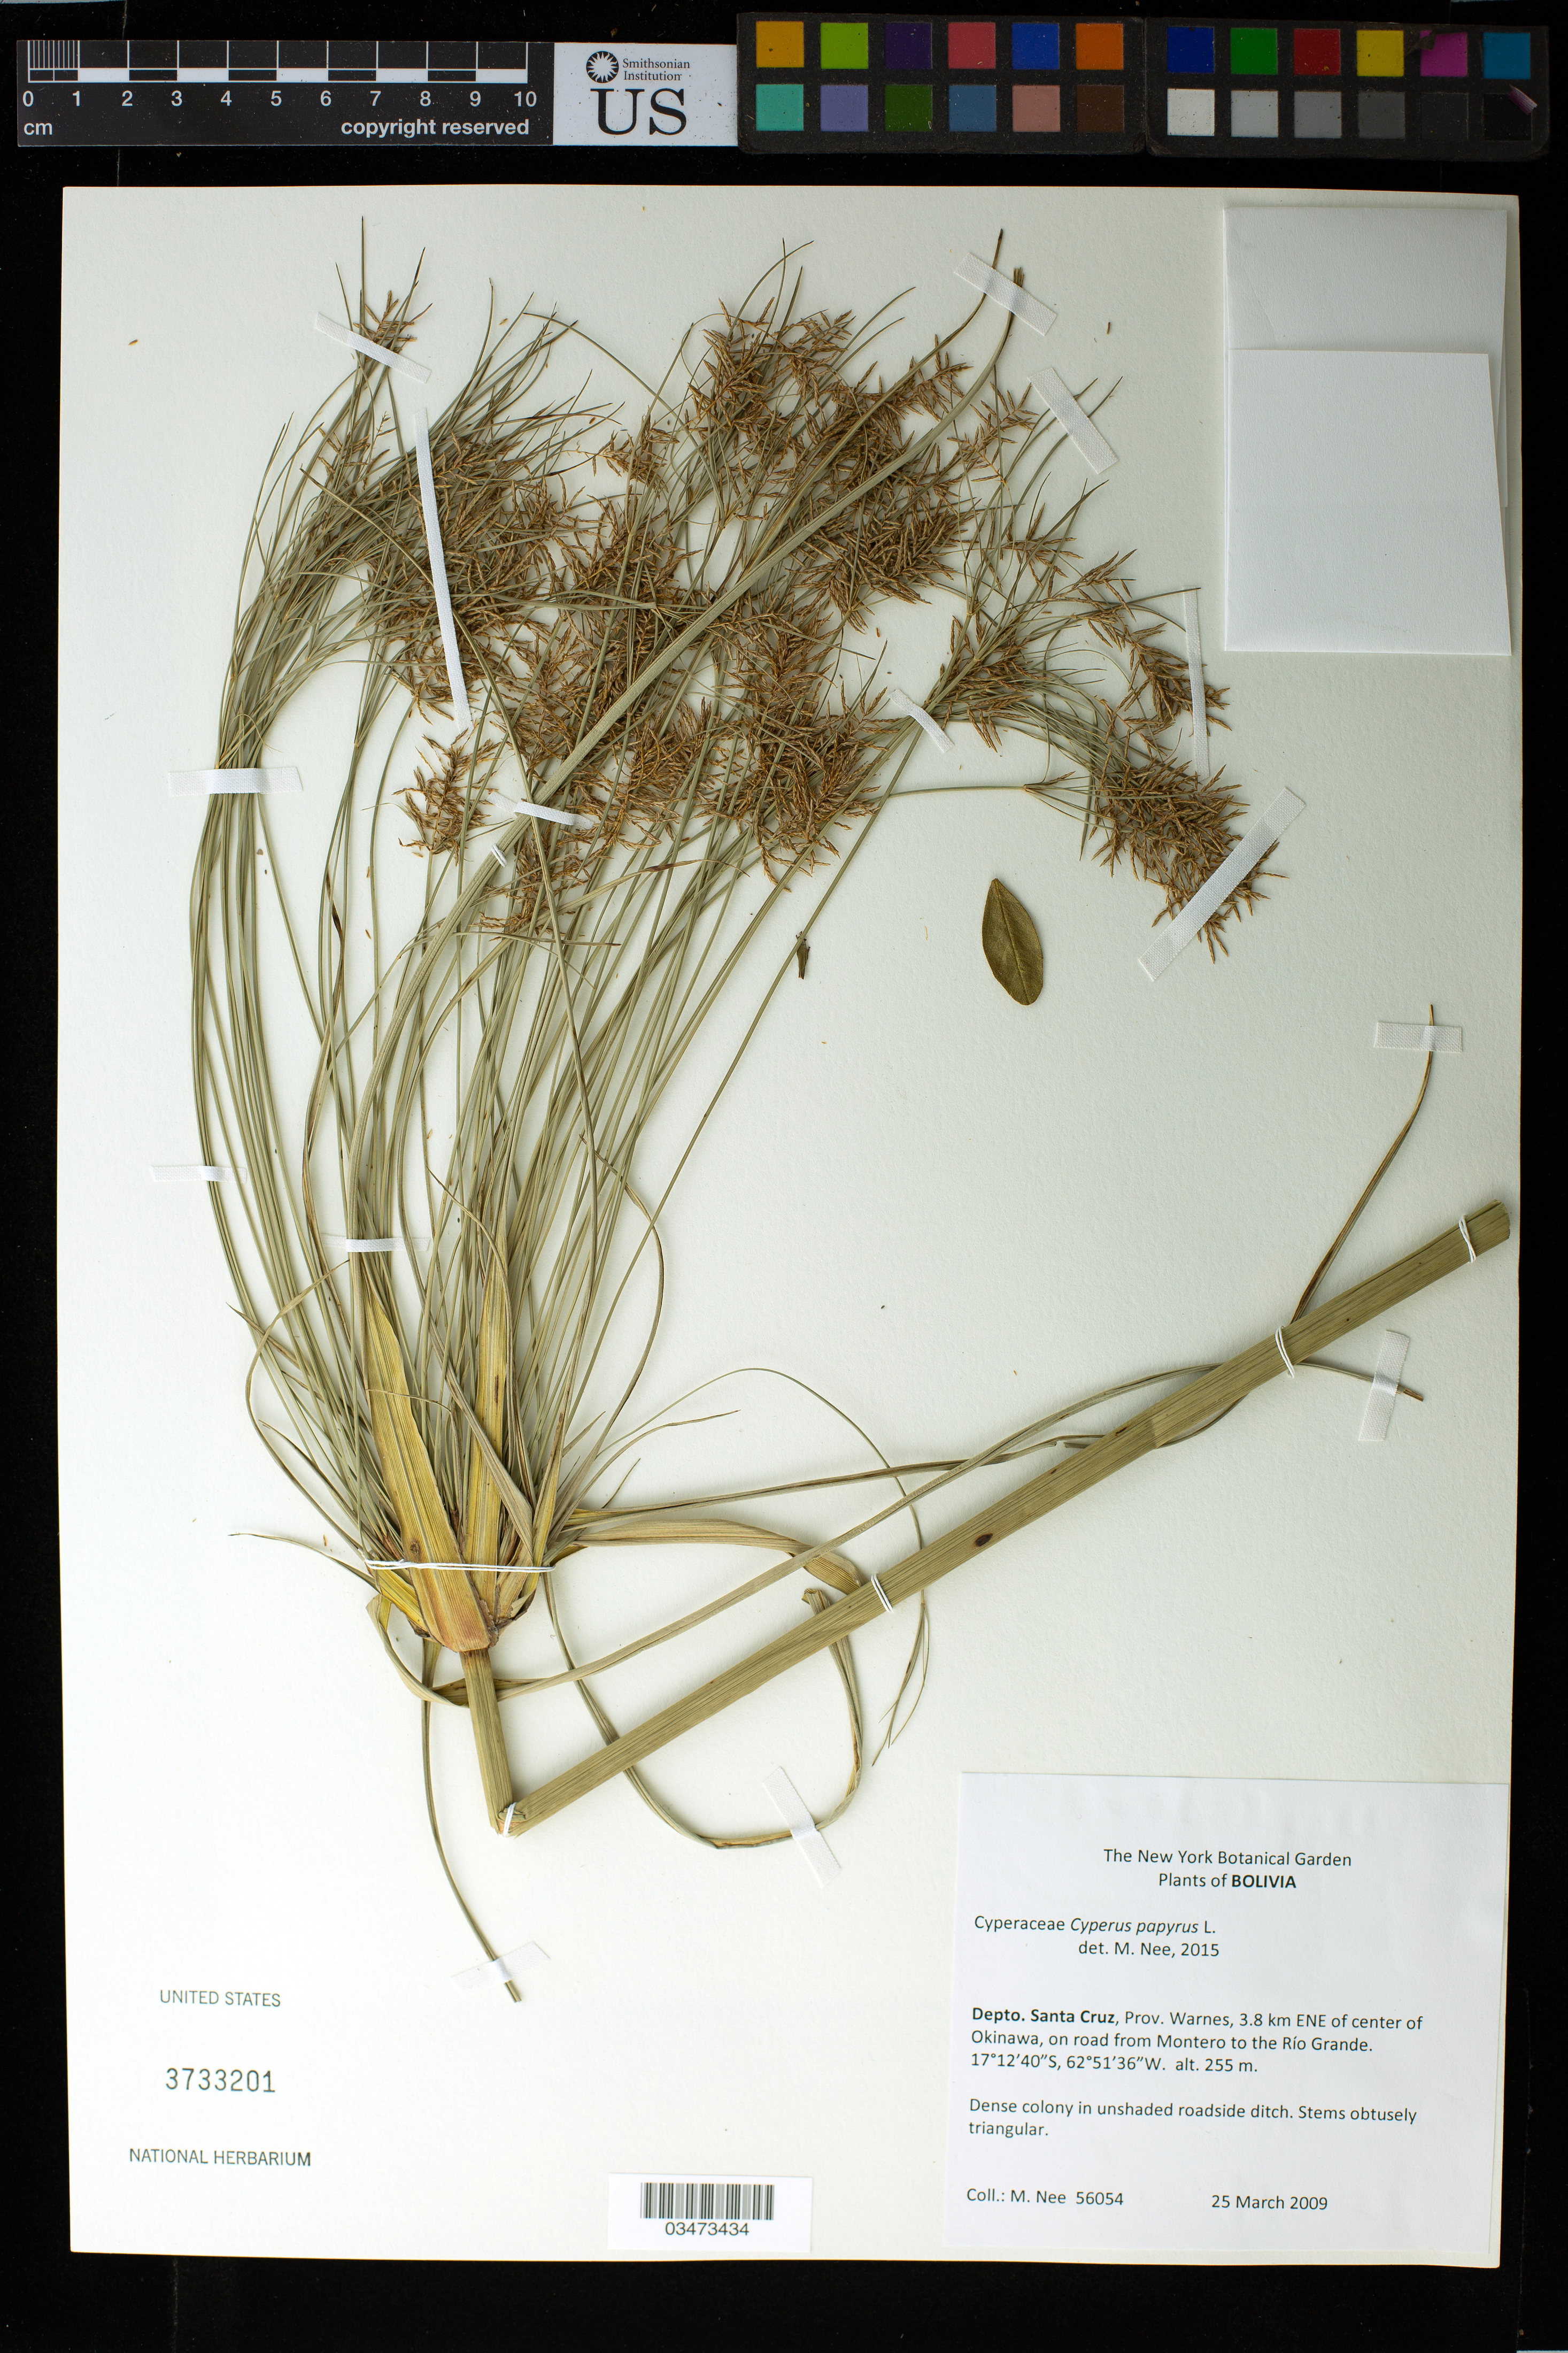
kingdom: Plantae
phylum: Tracheophyta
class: Liliopsida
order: Poales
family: Cyperaceae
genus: Cyperus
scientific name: Cyperus papyrus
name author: L.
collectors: M. Nee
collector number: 56054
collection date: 2009-03-25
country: Bolivia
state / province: Santa Cruz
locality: Depto. Santa Cruz, Prov. Warnes, 3.8 km ENE of center of Okinawa, on road from Montero to the Rio Grande.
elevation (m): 255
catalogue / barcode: US 3733201